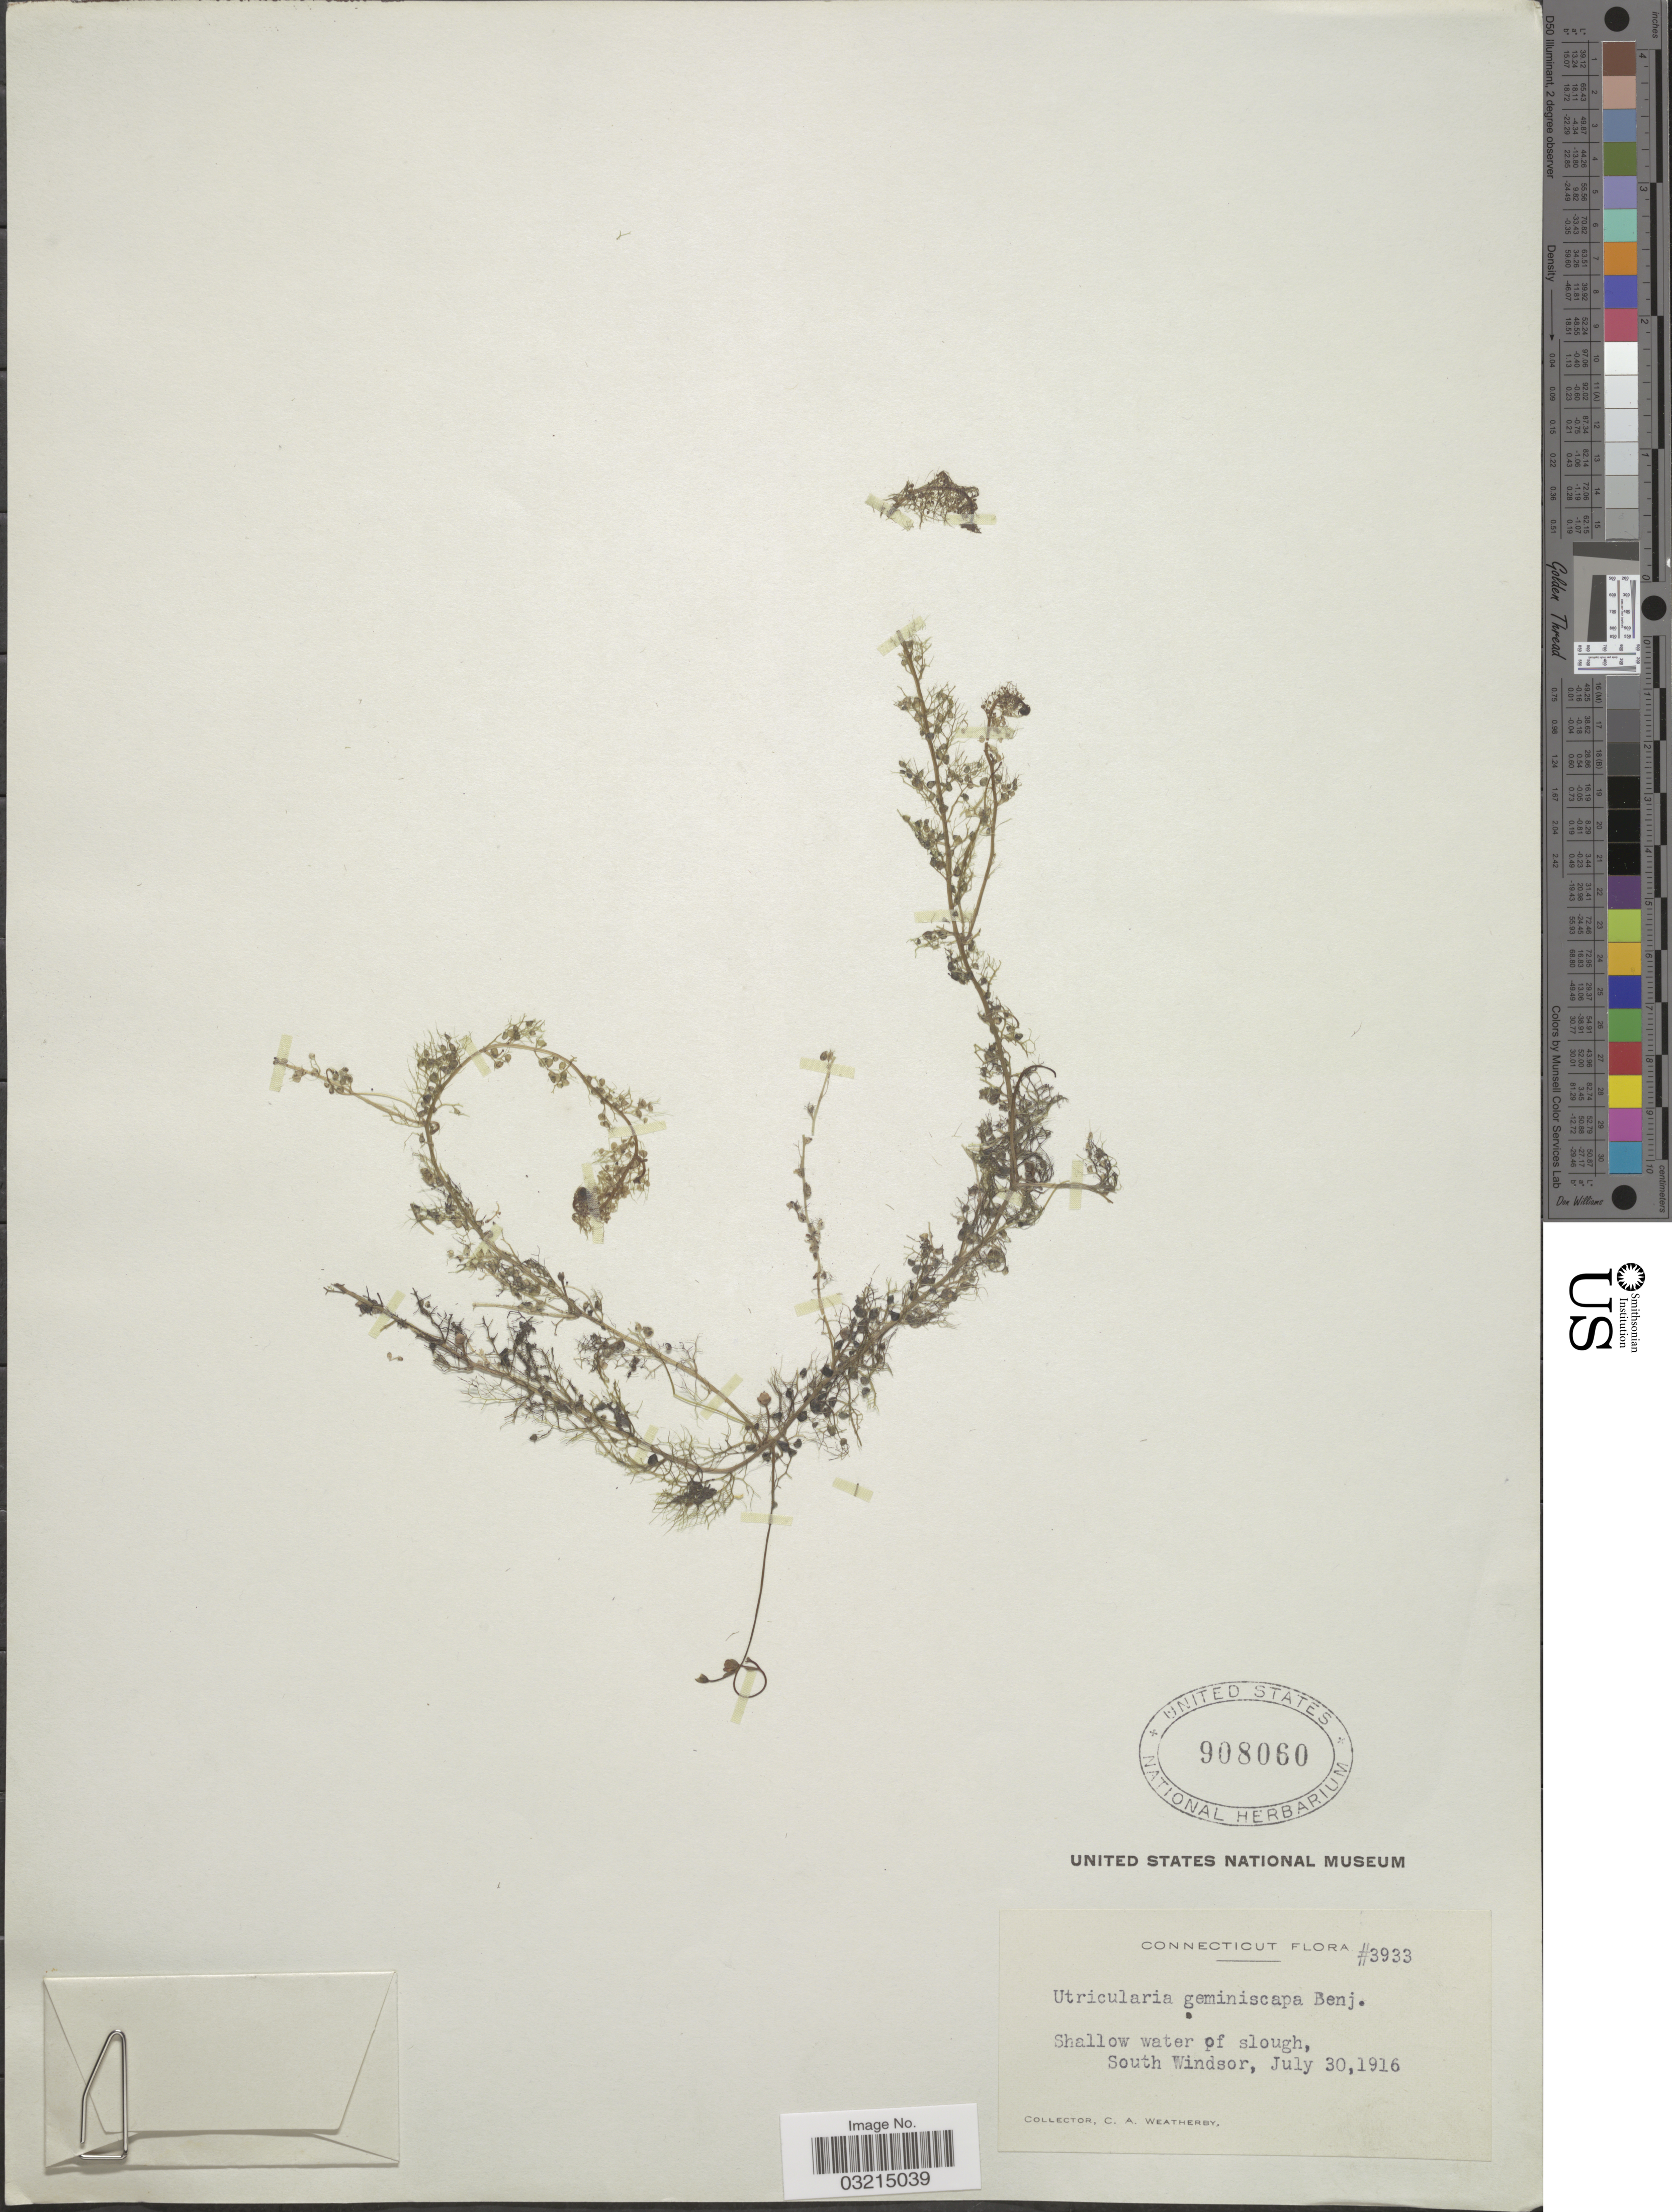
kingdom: Plantae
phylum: Tracheophyta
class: Magnoliopsida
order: Lamiales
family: Lentibulariaceae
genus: Utricularia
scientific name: Utricularia geminiscapa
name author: Benj.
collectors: C. A. Weatherby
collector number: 3933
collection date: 1916-07-30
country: United States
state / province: Connecticut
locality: Shallow water of slough, South Windsor.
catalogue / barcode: US 908060